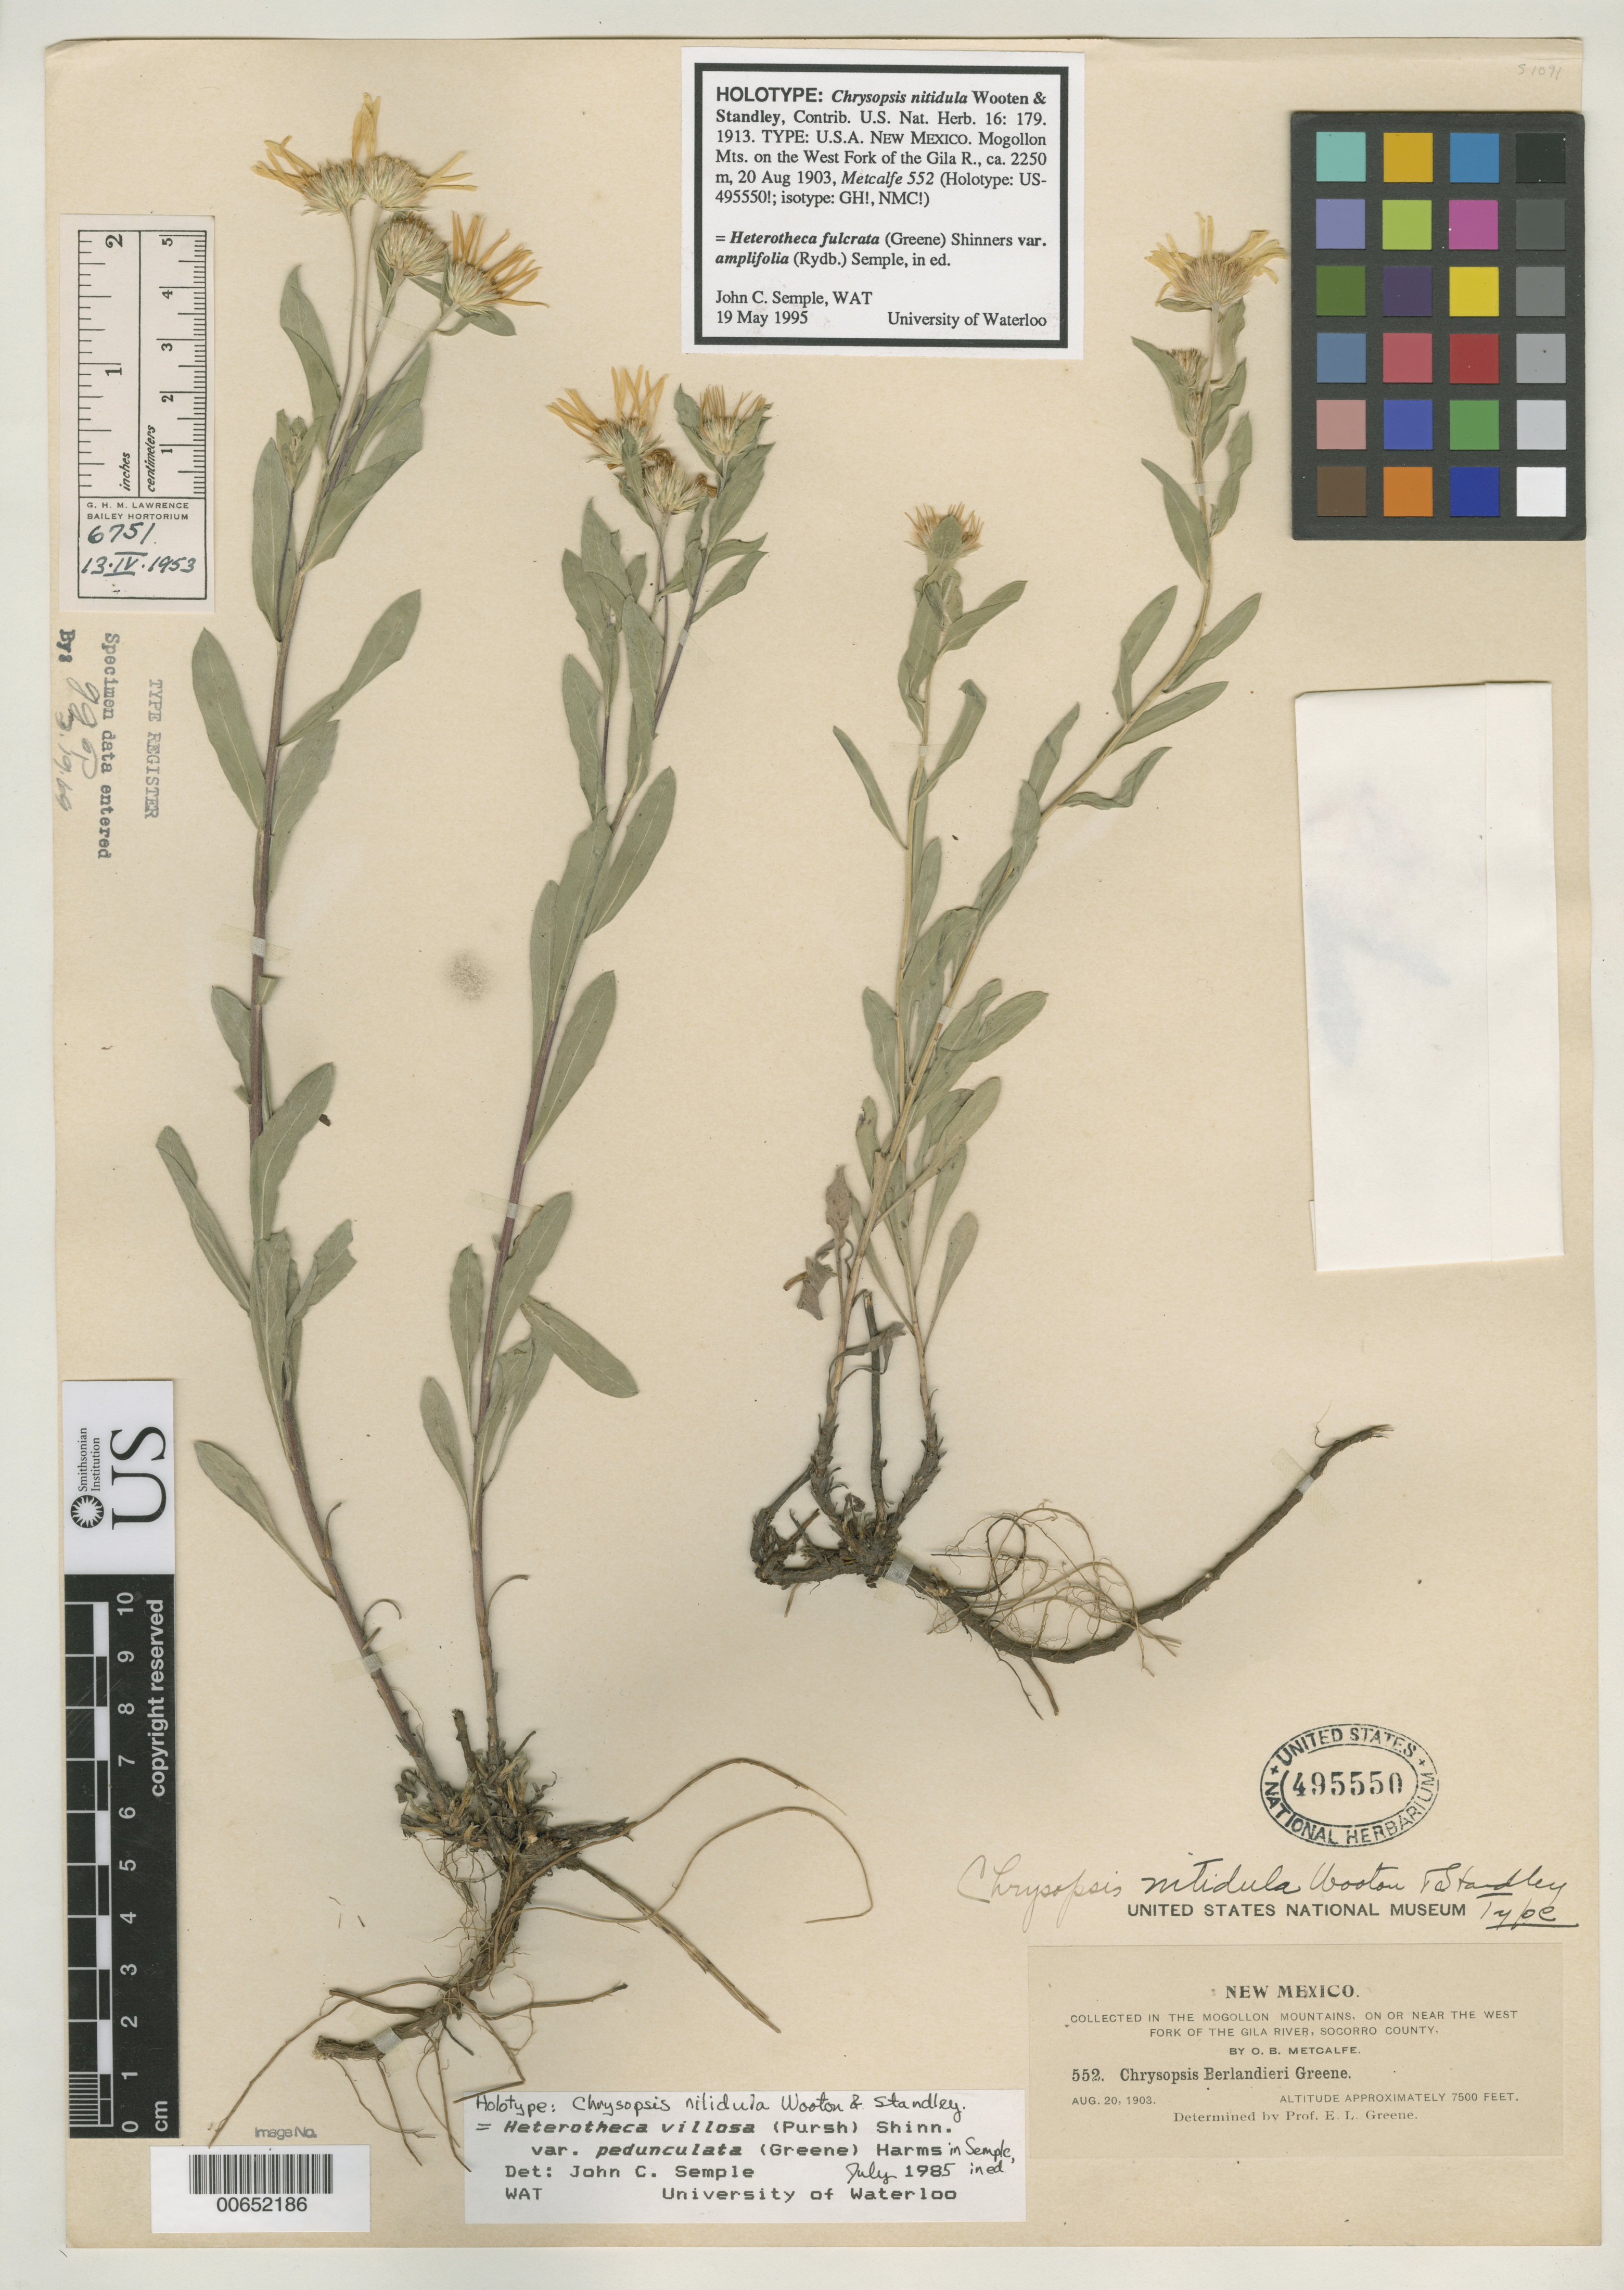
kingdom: Plantae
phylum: Tracheophyta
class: Magnoliopsida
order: Asterales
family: Asteraceae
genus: Chrysopsis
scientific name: Chrysopsis nitidula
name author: Wooton & Standl.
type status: Holotype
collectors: O. B. Metcalfe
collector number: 552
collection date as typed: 20 Aug 1903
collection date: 1903-08-20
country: United States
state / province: New Mexico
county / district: Socorro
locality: West fork of Mogollon Mountains on Gila River.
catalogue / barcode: US 495550